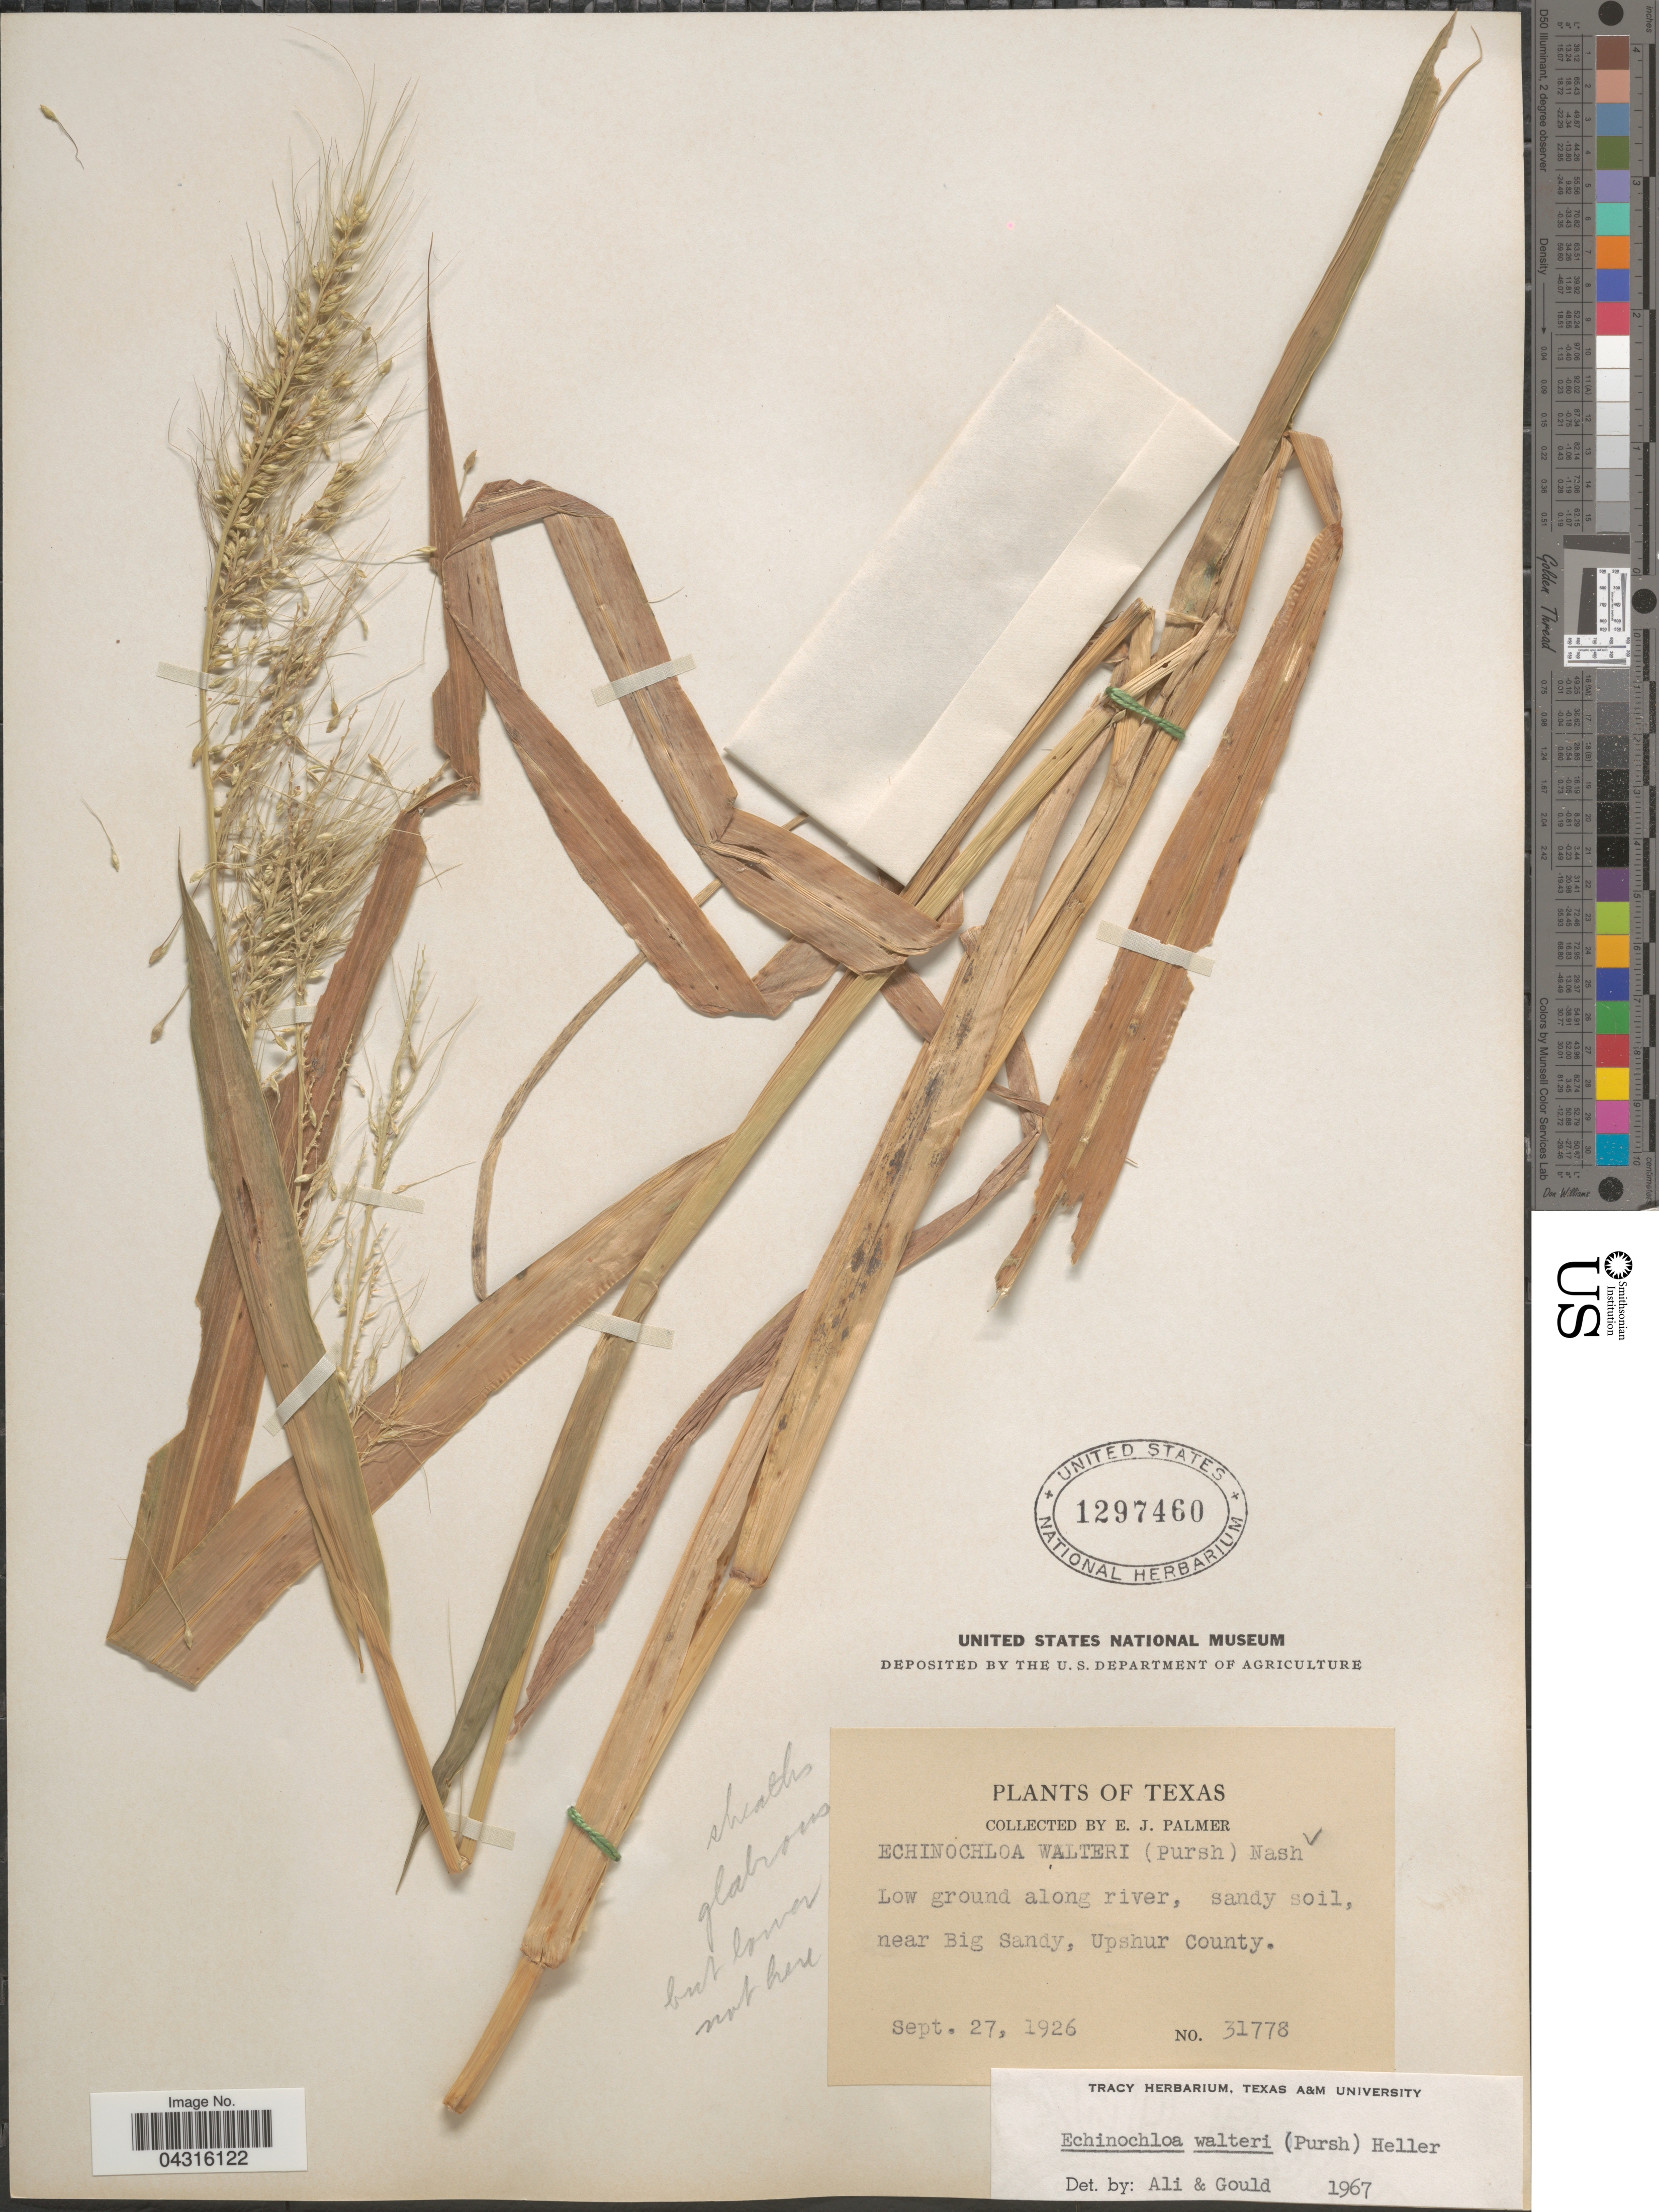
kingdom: Plantae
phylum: Tracheophyta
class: Liliopsida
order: Poales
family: Poaceae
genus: Echinochloa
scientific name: Echinochloa walteri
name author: (Pursh) A. Heller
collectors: E. J. Palmer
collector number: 31778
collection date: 1926-09-27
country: United States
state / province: Texas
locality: Low ground along river, sandy soil, near Big Sandy, Upshur County.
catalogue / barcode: US 1297460